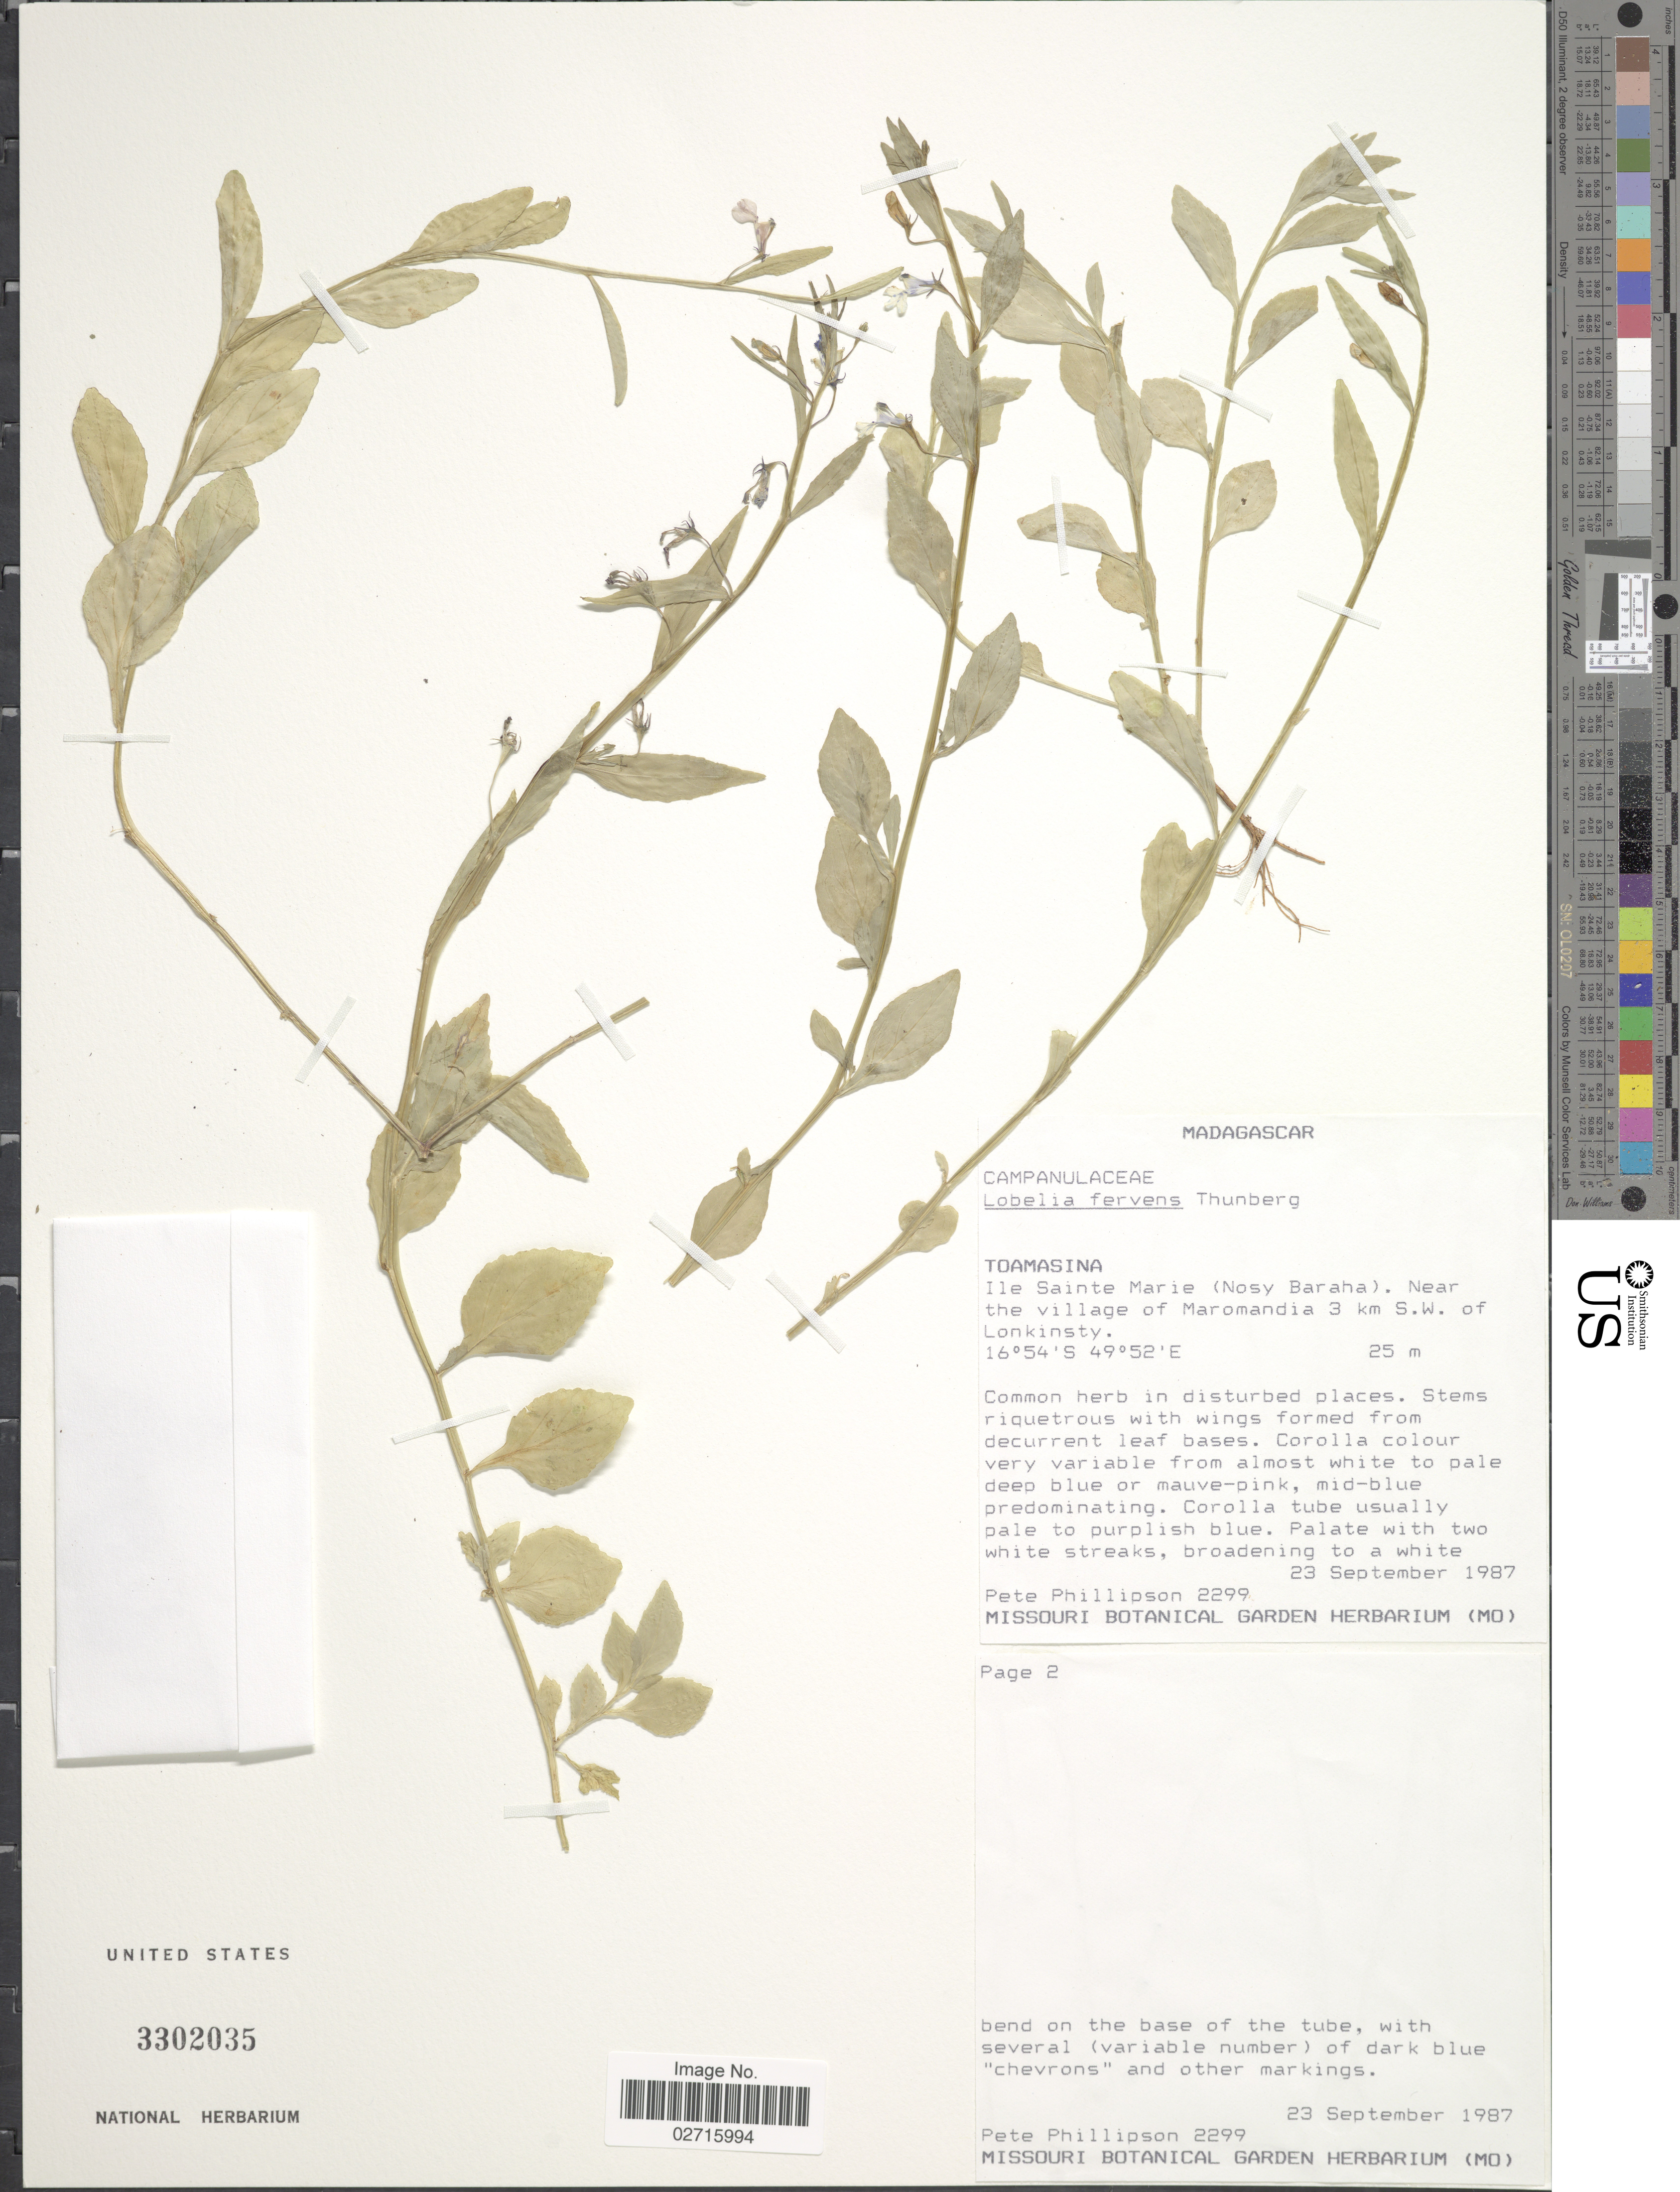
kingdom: Plantae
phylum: Tracheophyta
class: Magnoliopsida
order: Asterales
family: Campanulaceae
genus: Lobelia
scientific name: Lobelia fervens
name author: Thunb.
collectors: P. B. Phillipson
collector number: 2299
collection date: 1987-09-23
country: Madagascar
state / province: Analanjirofo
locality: Ile Sainte Marie (Nosy Baraha), near the village of Maromandia 3 km. S.W. of Lonkinsty.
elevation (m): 25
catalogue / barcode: US 3302035